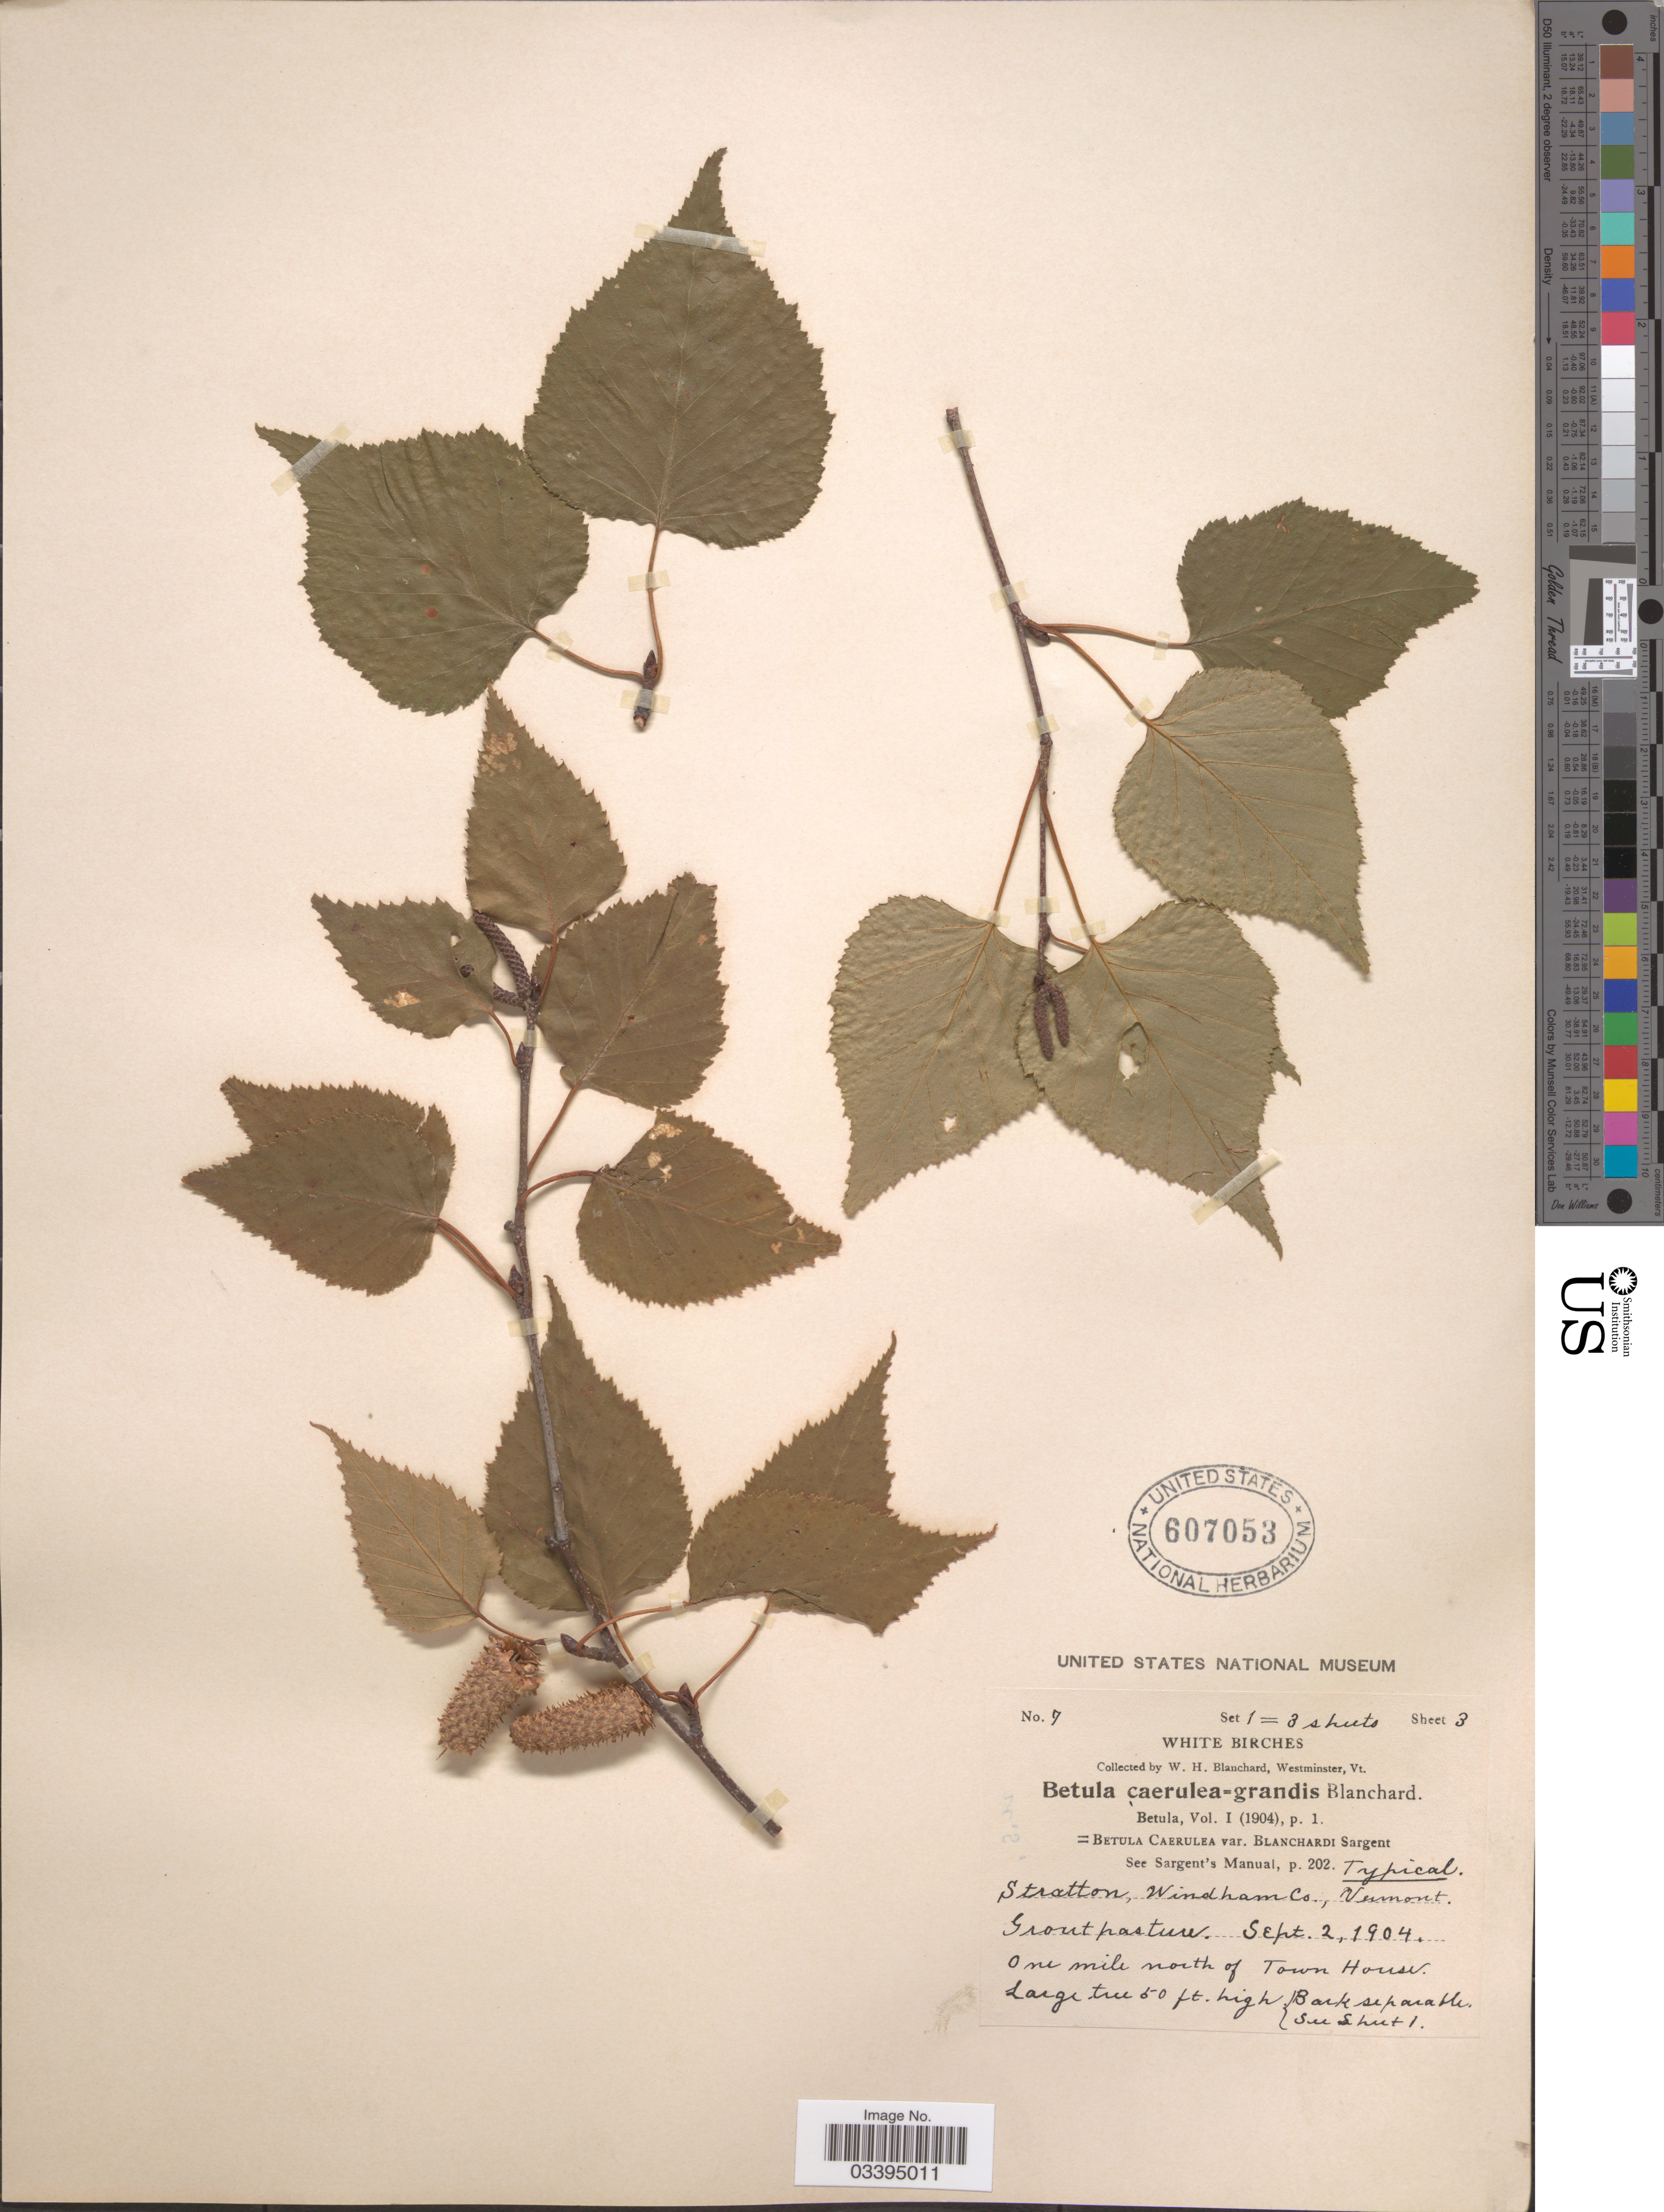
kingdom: Plantae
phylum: Tracheophyta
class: Magnoliopsida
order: Fagales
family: Betulaceae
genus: Betula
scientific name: Betula caerulea-grandis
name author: Blanch.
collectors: W. H. Blanchard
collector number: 7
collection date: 1904-09-02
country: United States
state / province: Vermont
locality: Stratton, Windham Co. Grout pasture. One mile north of Town House.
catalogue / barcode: US 607053